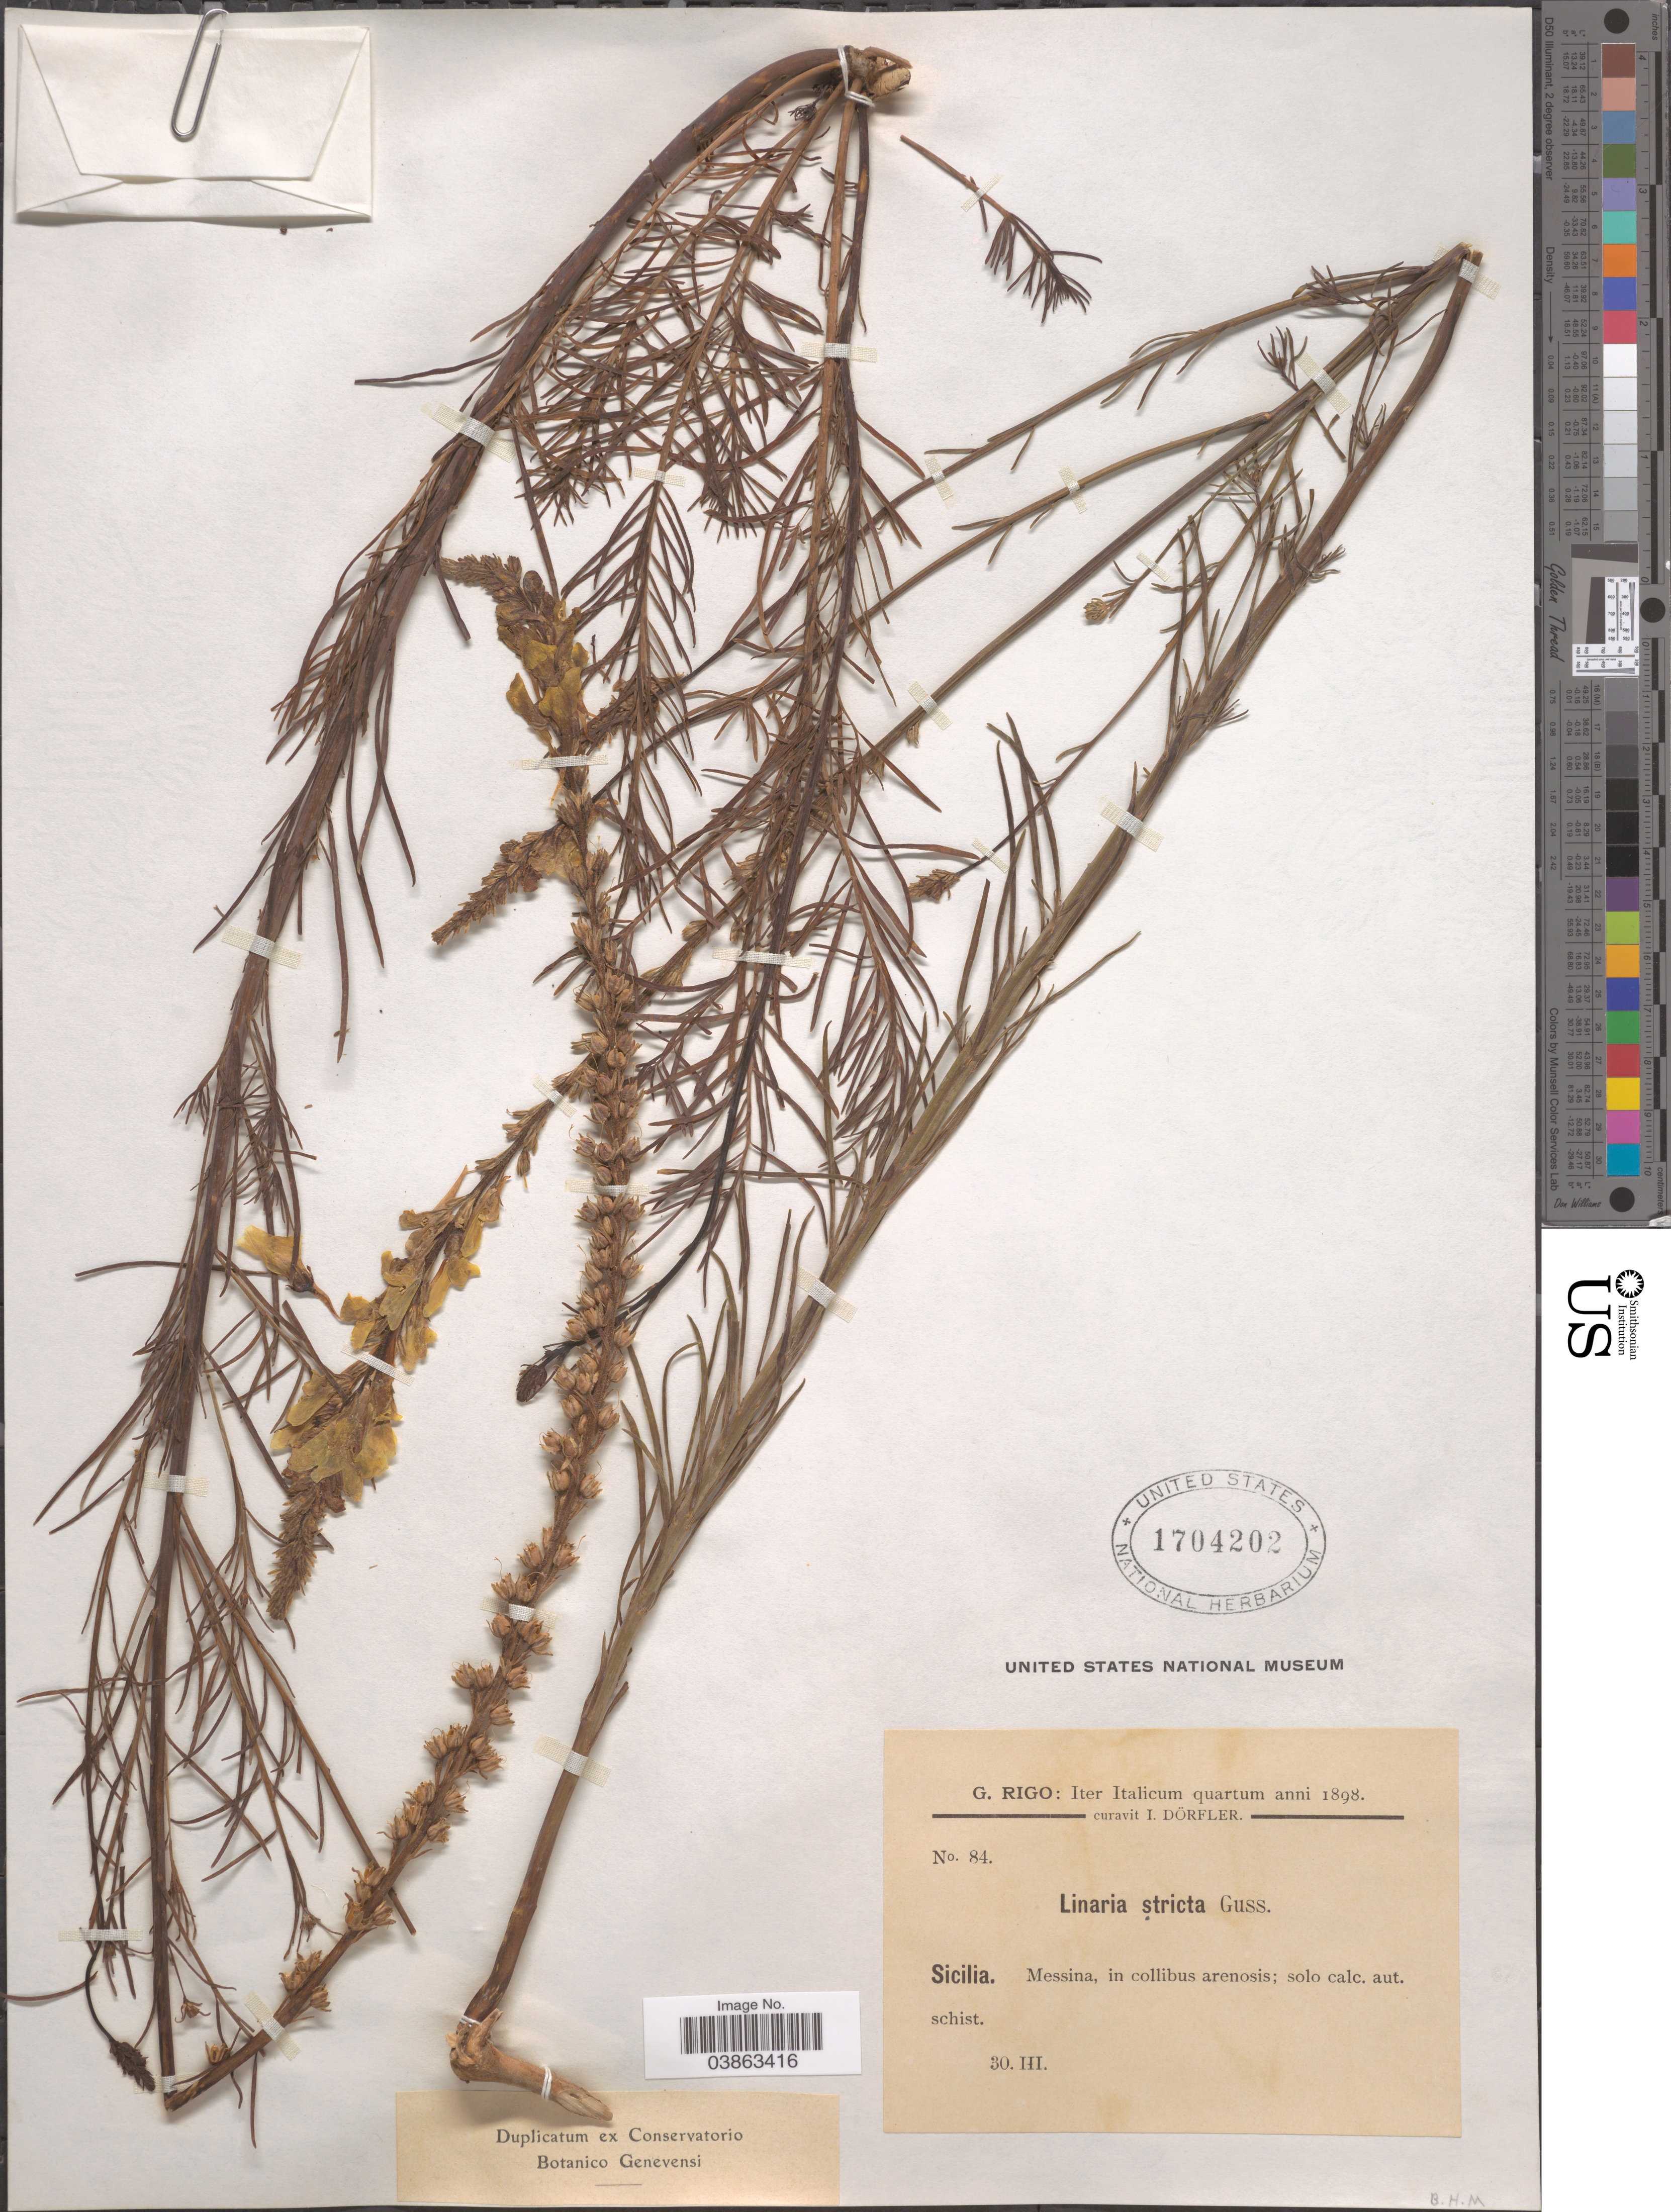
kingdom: Plantae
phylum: Tracheophyta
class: Magnoliopsida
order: Lamiales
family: Plantaginaceae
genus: Linaria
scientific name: Linaria stricta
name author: (Sm.) Gussone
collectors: G. Rigo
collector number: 84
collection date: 1898-03-30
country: Italy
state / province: Siciliana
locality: Sicilia. Messina, in collibus arenosis; solo calc. aut. schist.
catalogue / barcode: US 1704202